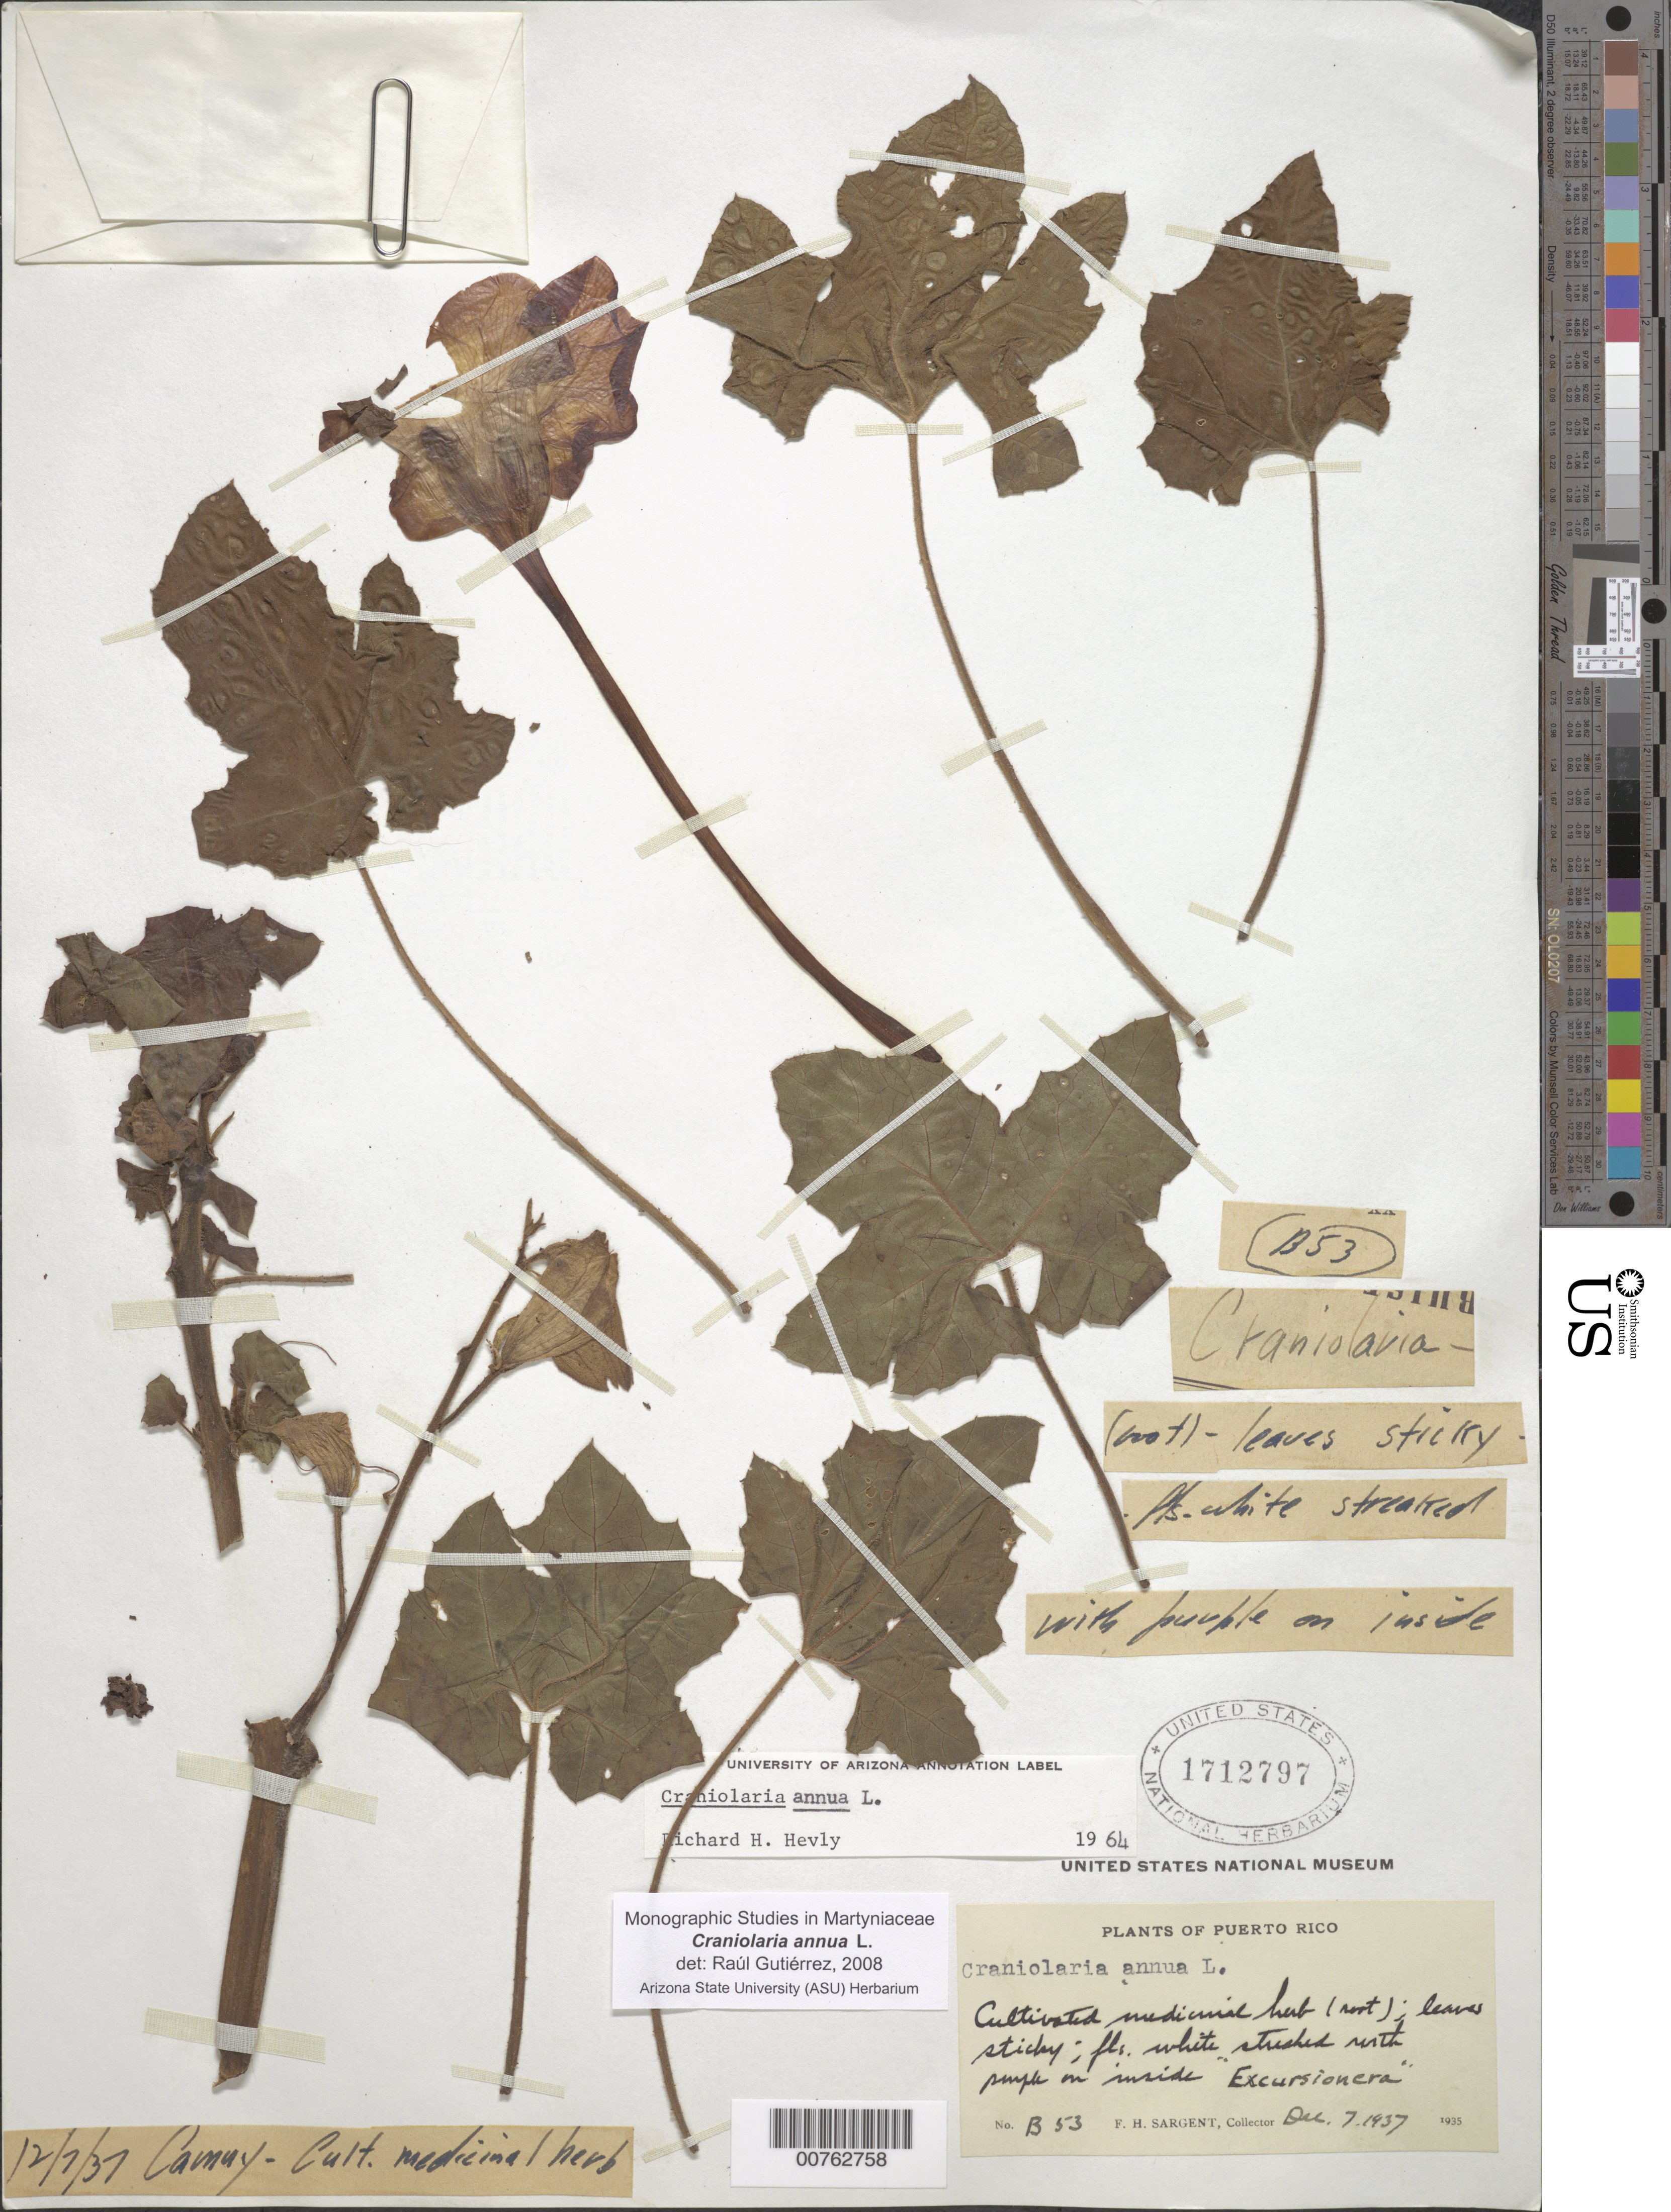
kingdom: Plantae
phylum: Tracheophyta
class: Magnoliopsida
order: Lamiales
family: Martyniaceae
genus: Craniolaria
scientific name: Craniolaria annua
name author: L.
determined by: Hevly, R. H.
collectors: F. H. Sargent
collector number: B53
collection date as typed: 07 Dec 1937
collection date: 1937-12-07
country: Puerto Rico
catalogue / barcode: US 1712797